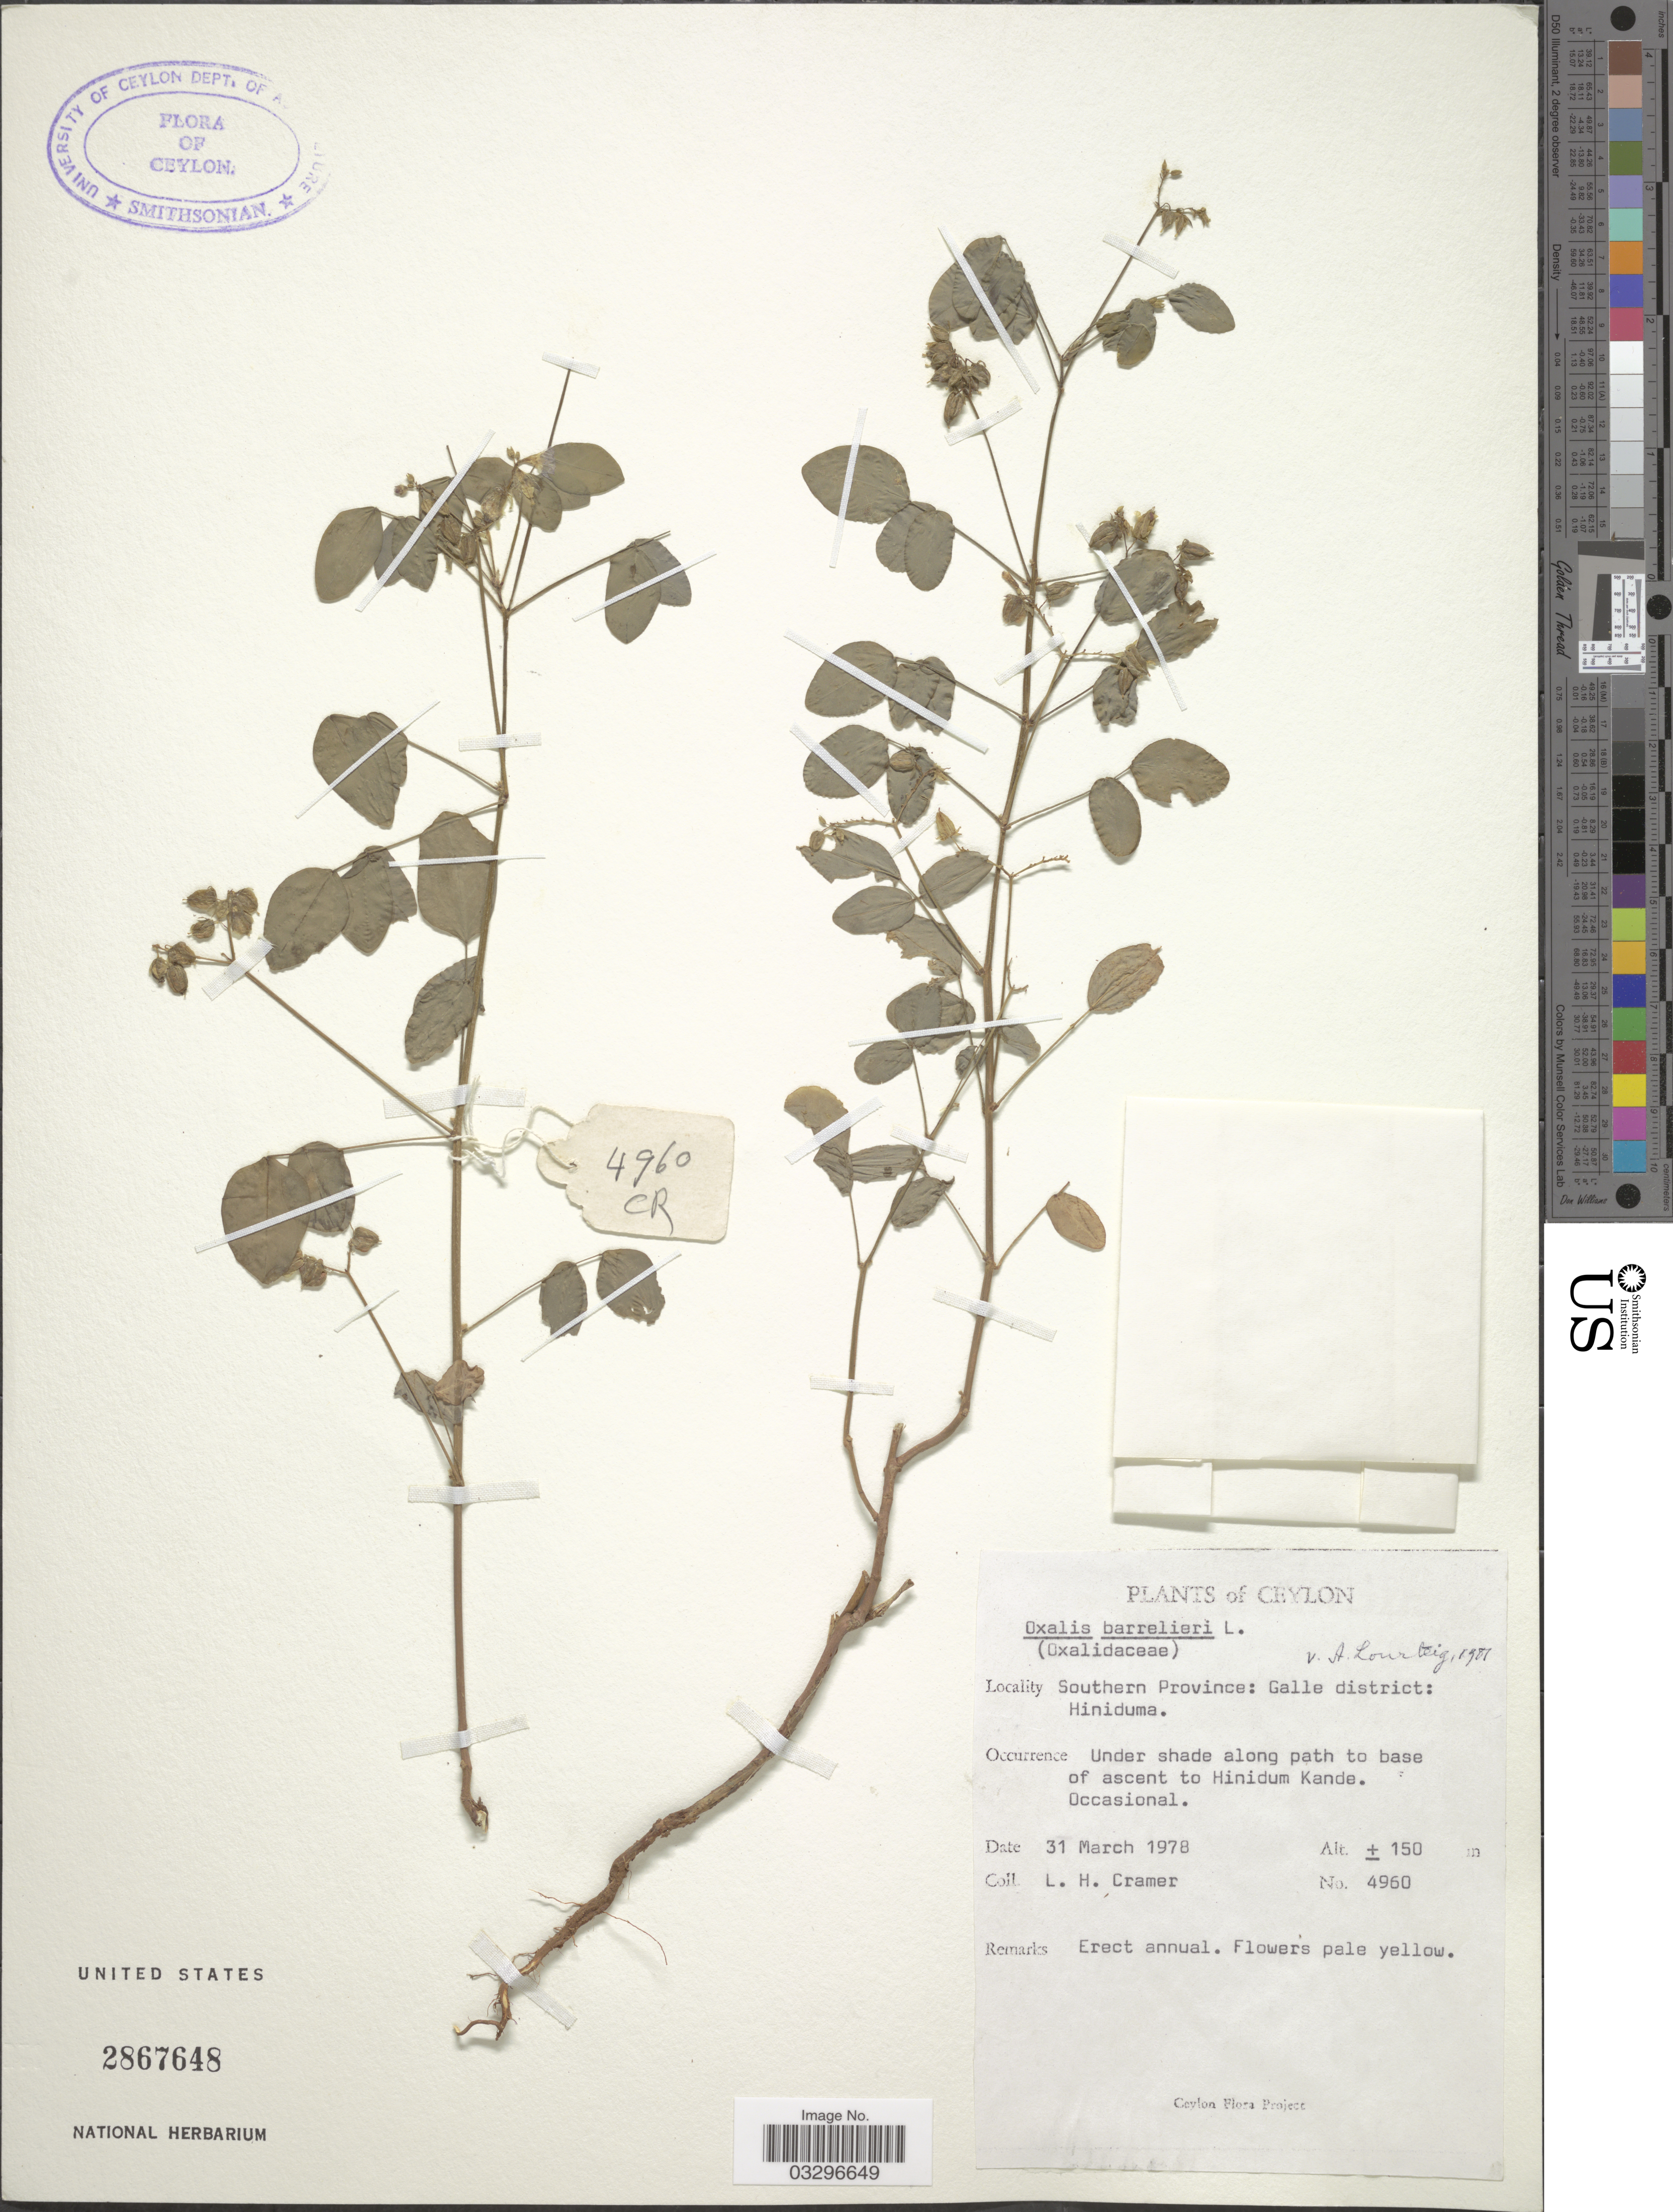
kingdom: Plantae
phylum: Tracheophyta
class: Magnoliopsida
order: Oxalidales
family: Oxalidaceae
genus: Oxalis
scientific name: Oxalis barrelieri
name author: L.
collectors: L. H. Cramer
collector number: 4960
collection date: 1978-03-31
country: Sri Lanka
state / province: Southern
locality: Ceylon, Galle district: Hiniduma, under shade along path to base of ascent to Hinidum Kande.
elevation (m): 150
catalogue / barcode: US 2867648